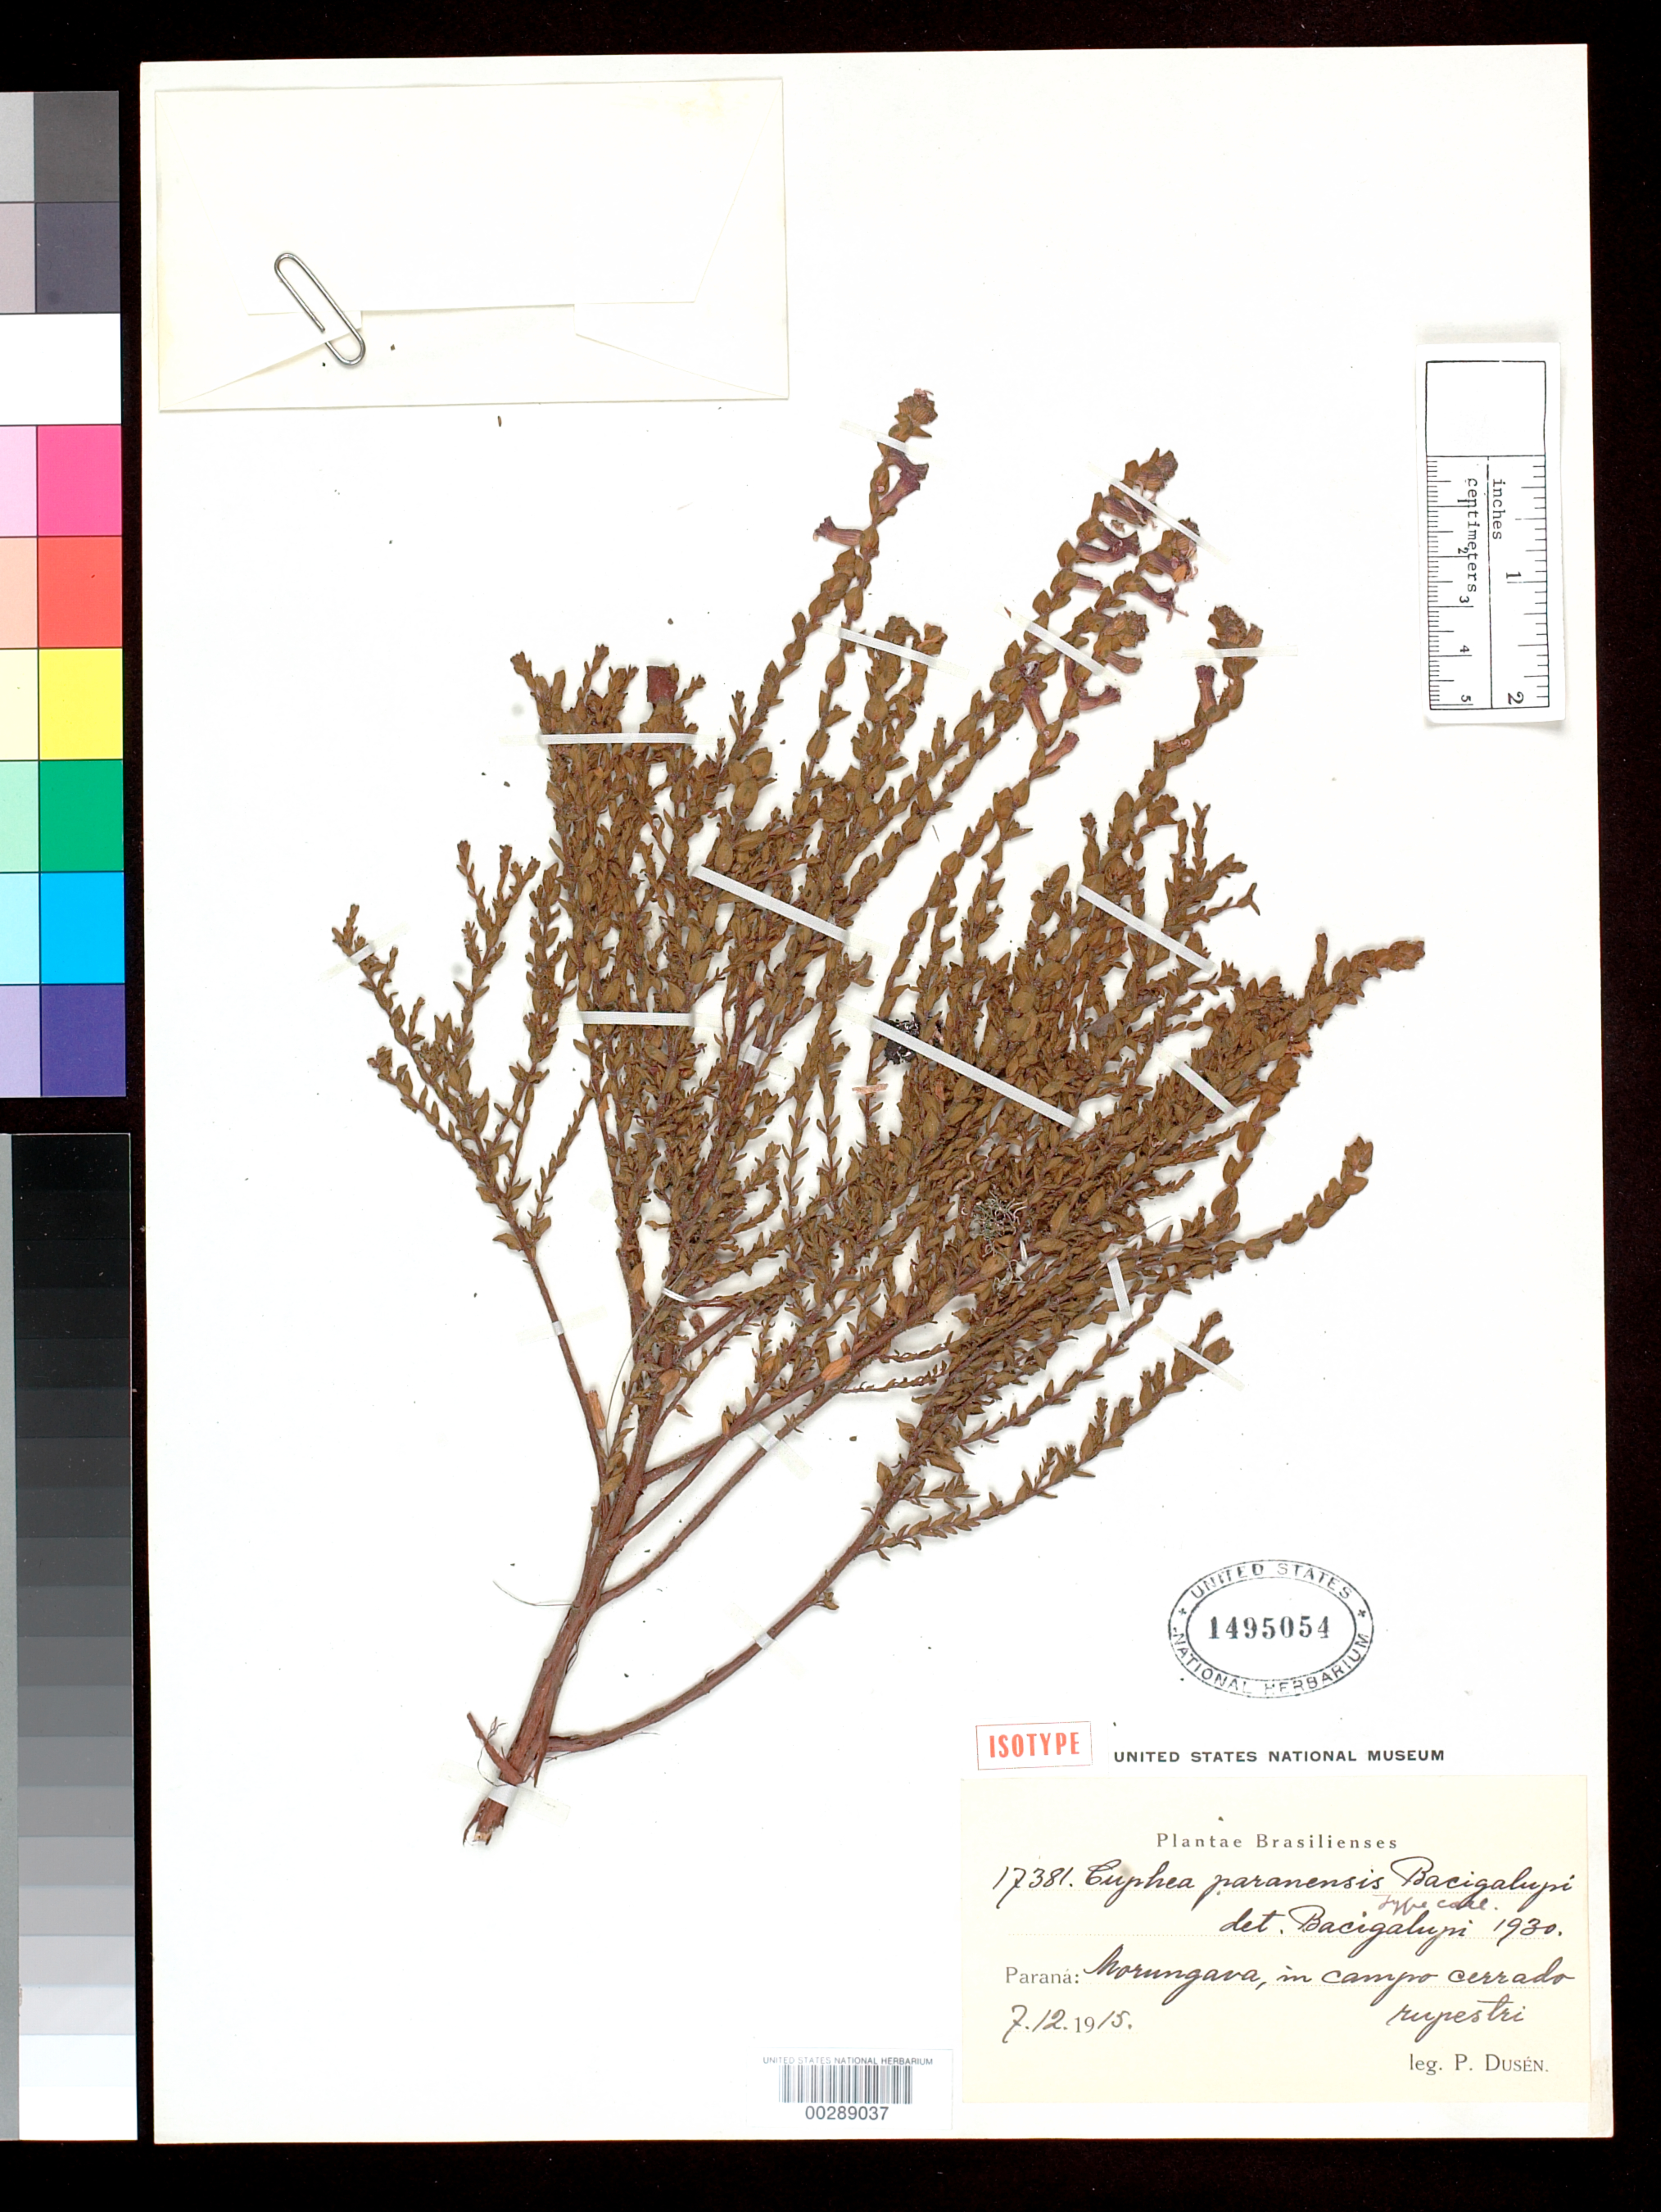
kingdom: Plantae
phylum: Tracheophyta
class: Magnoliopsida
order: Myrtales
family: Lythraceae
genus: Cuphea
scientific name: Cuphea paranensis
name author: Bacigalupi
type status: Isotype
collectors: P. Dusén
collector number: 17381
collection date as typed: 1915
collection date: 1915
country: Brazil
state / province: Paraná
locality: Morungaua.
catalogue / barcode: US 1495054